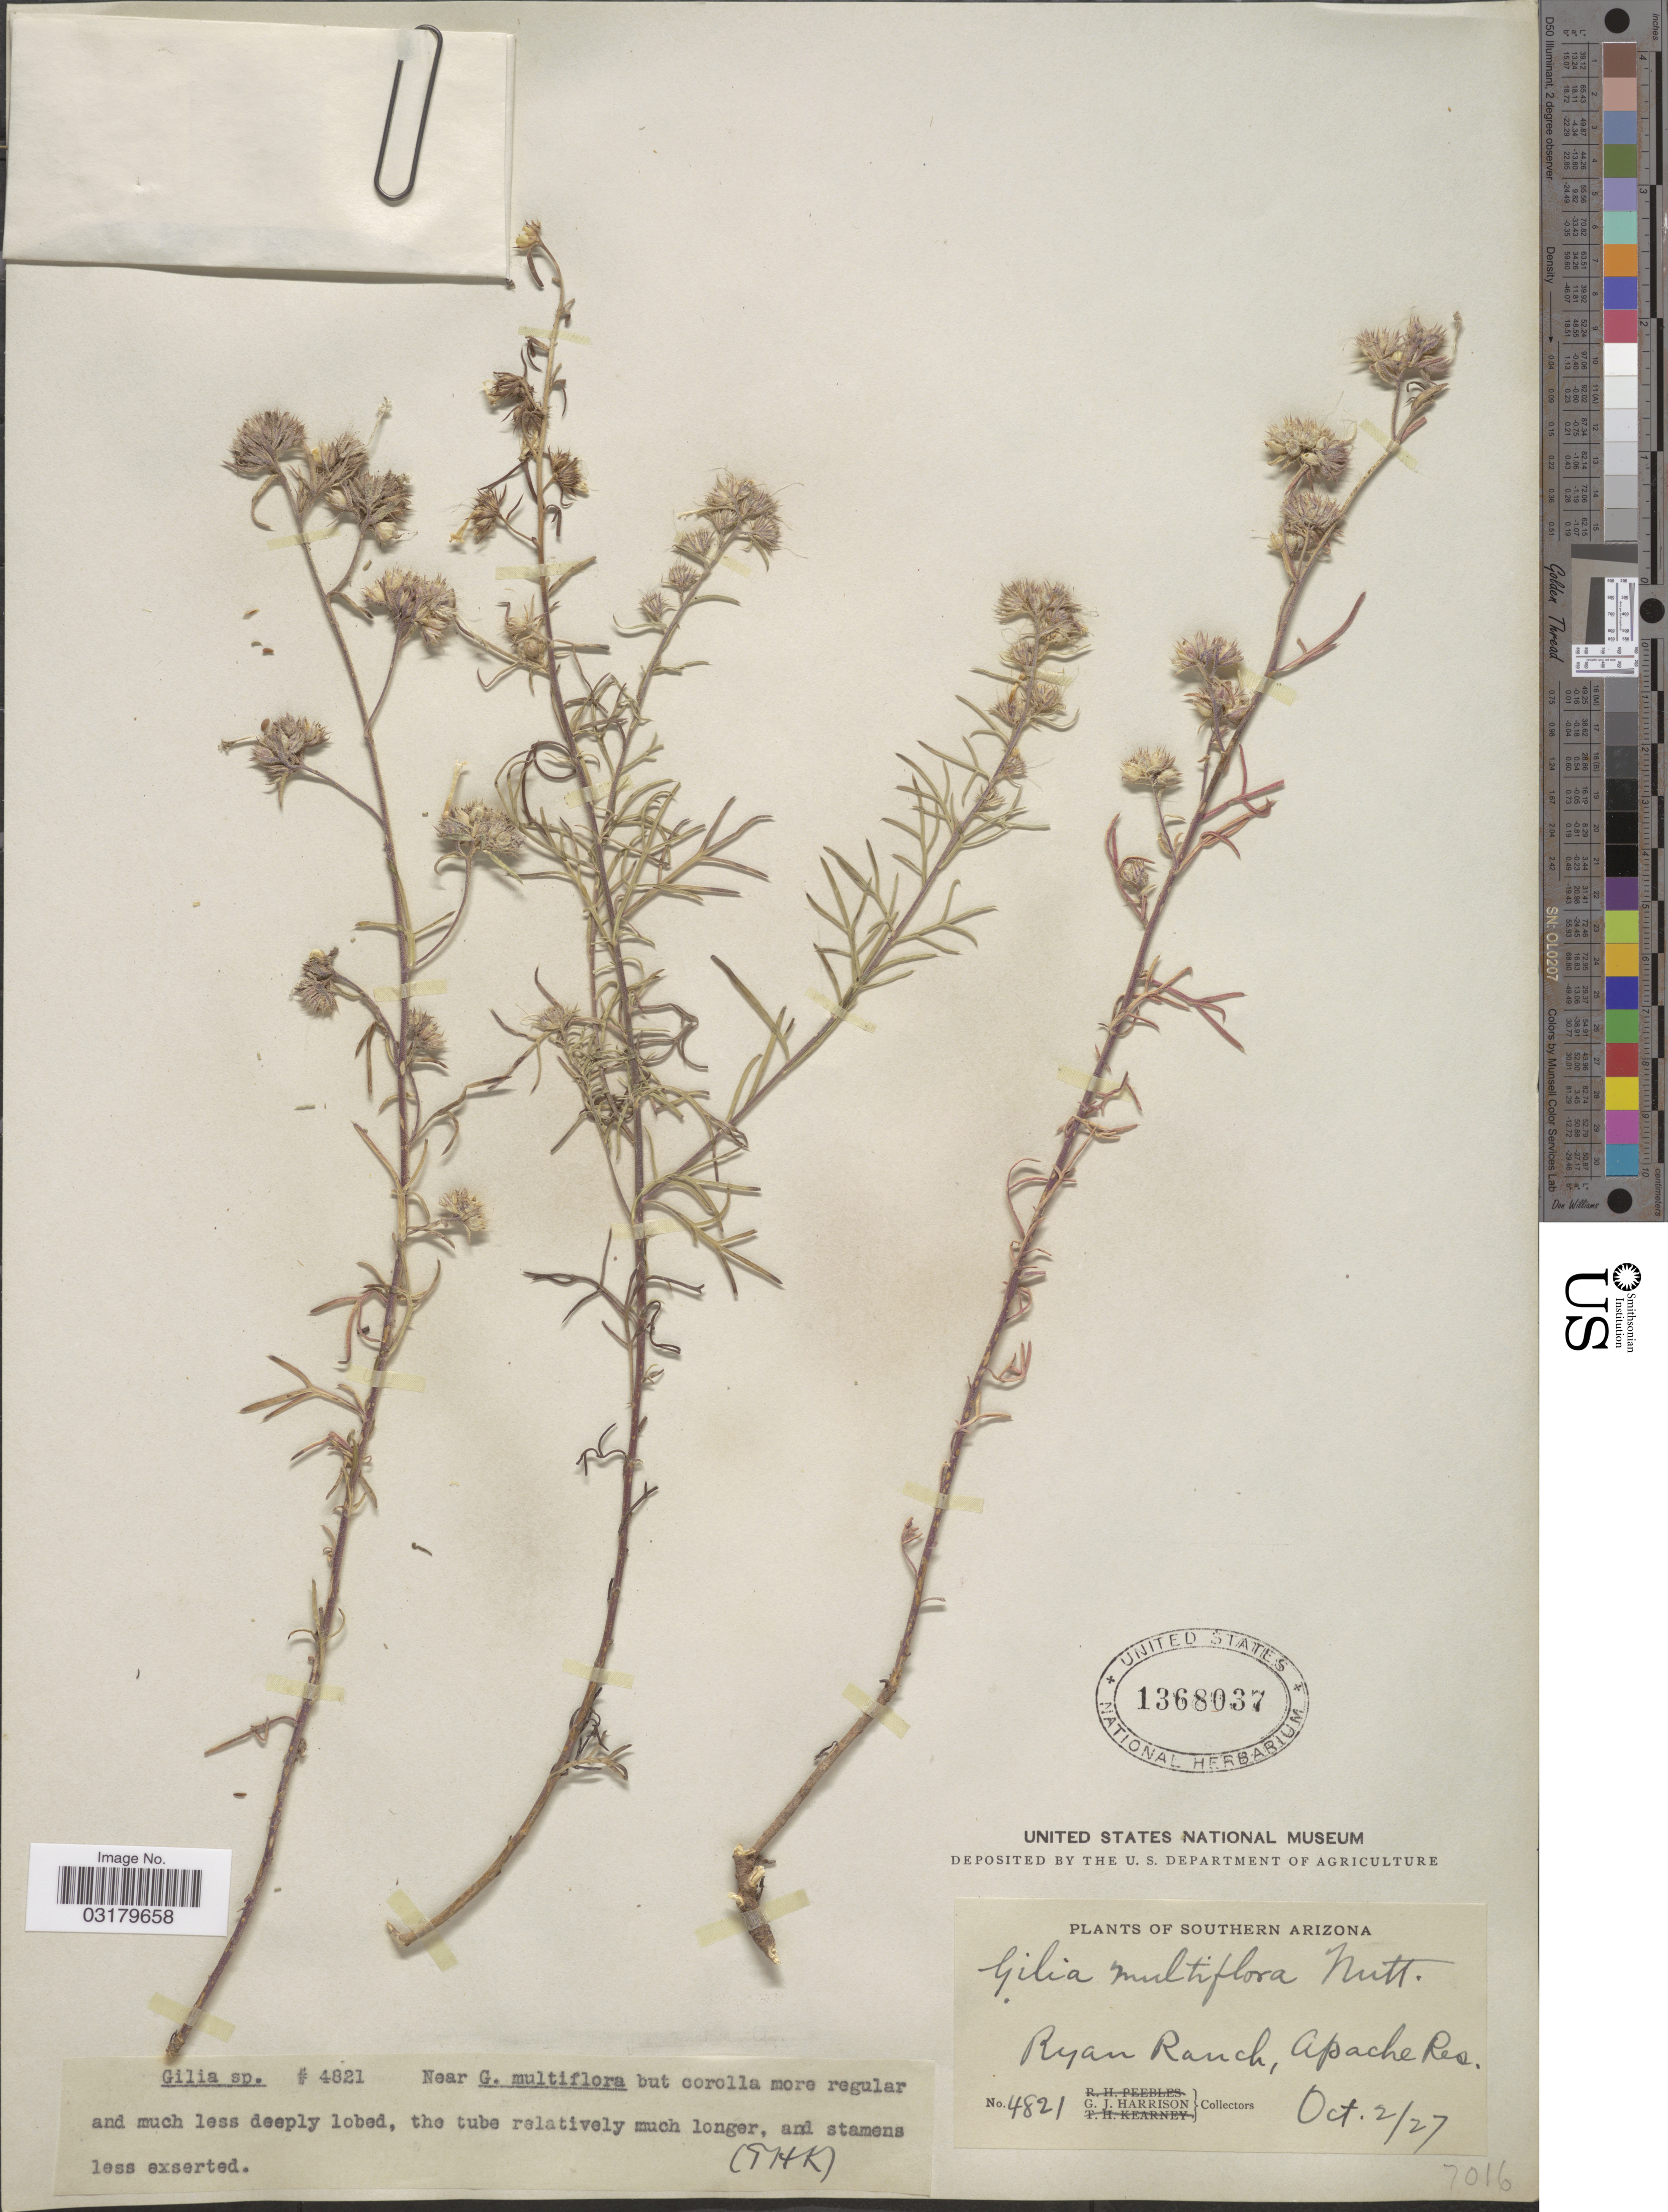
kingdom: Plantae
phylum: Tracheophyta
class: Magnoliopsida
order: Ericales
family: Polemoniaceae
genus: Ipomopsis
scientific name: Ipomopsis multiflora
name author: (Nutt.) V.E. Grant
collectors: G. J. Harrison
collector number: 4821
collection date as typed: Transcribed d/m/y: 2/10/27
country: United States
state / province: Arizona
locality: Southern Arizona. Ryan Ranch, Apache Res.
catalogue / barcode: US 1368037